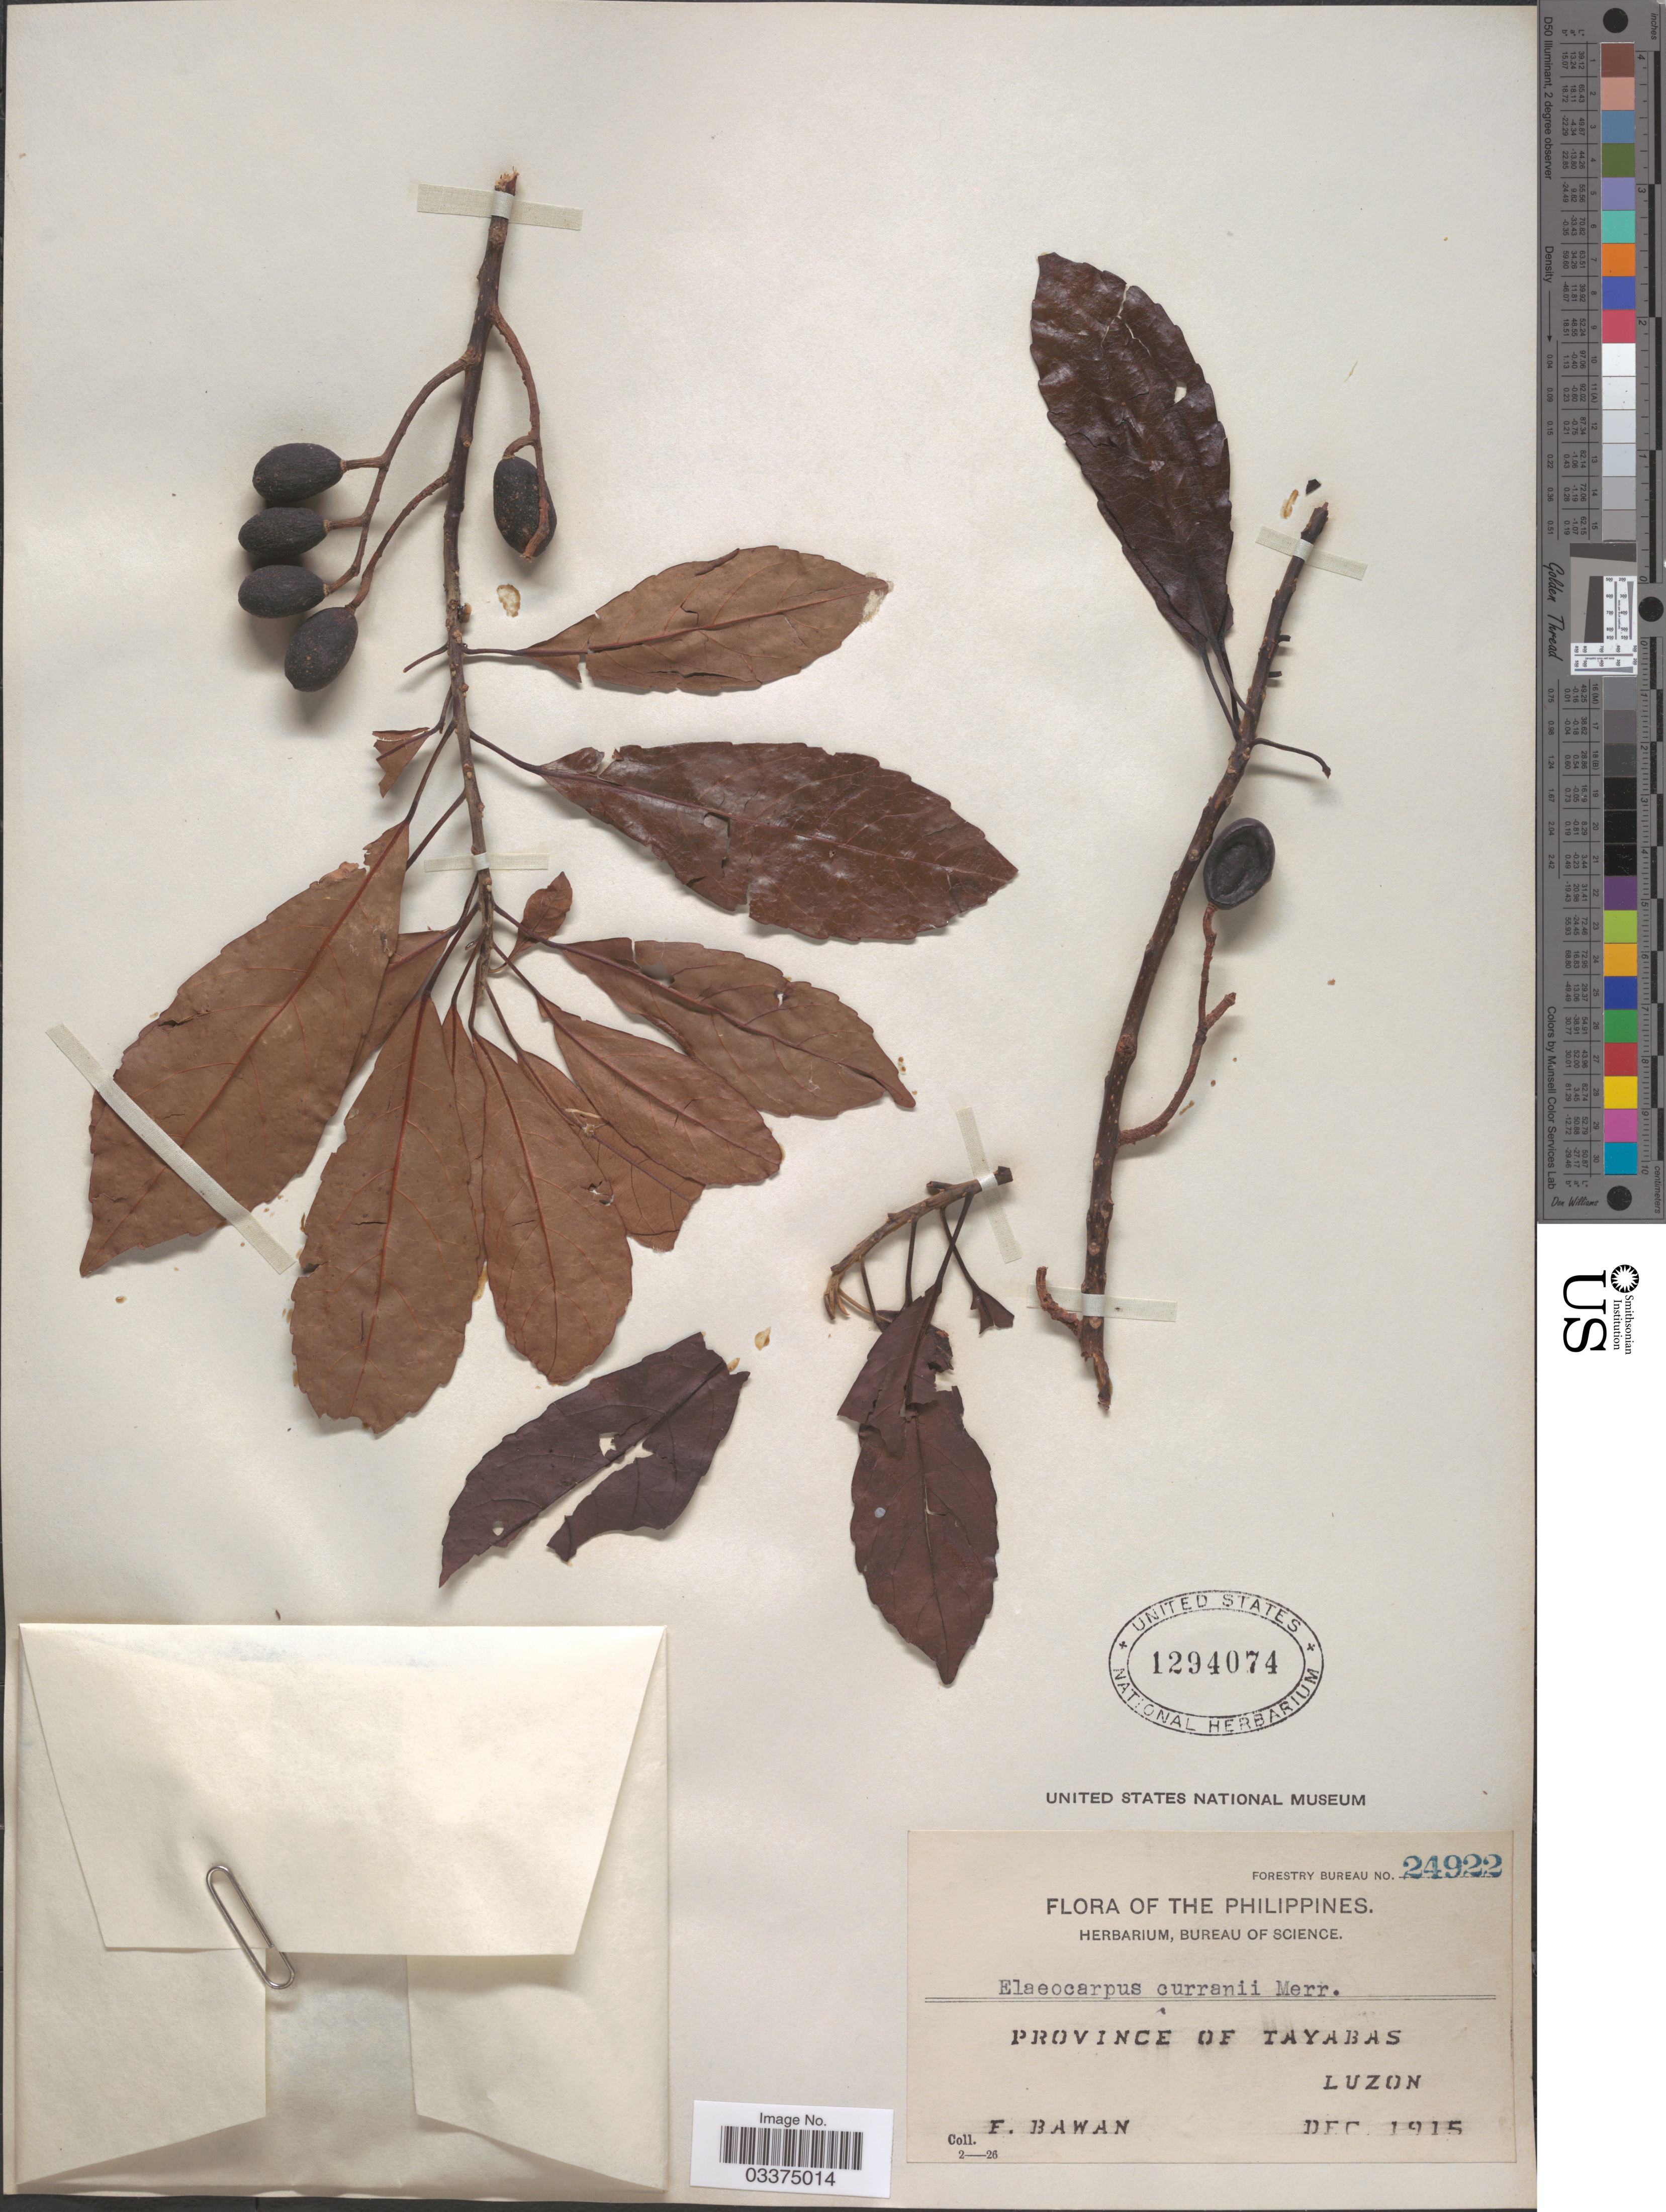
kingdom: Plantae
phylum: Tracheophyta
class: Magnoliopsida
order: Oxalidales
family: Elaeocarpaceae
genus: Elaeocarpus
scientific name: Elaeocarpus curranii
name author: Merr.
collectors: F. Bawan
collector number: Forestry Bureau 24922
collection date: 1915-12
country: Philippines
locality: Province of Tayabas, Luzon.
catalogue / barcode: US 1294074